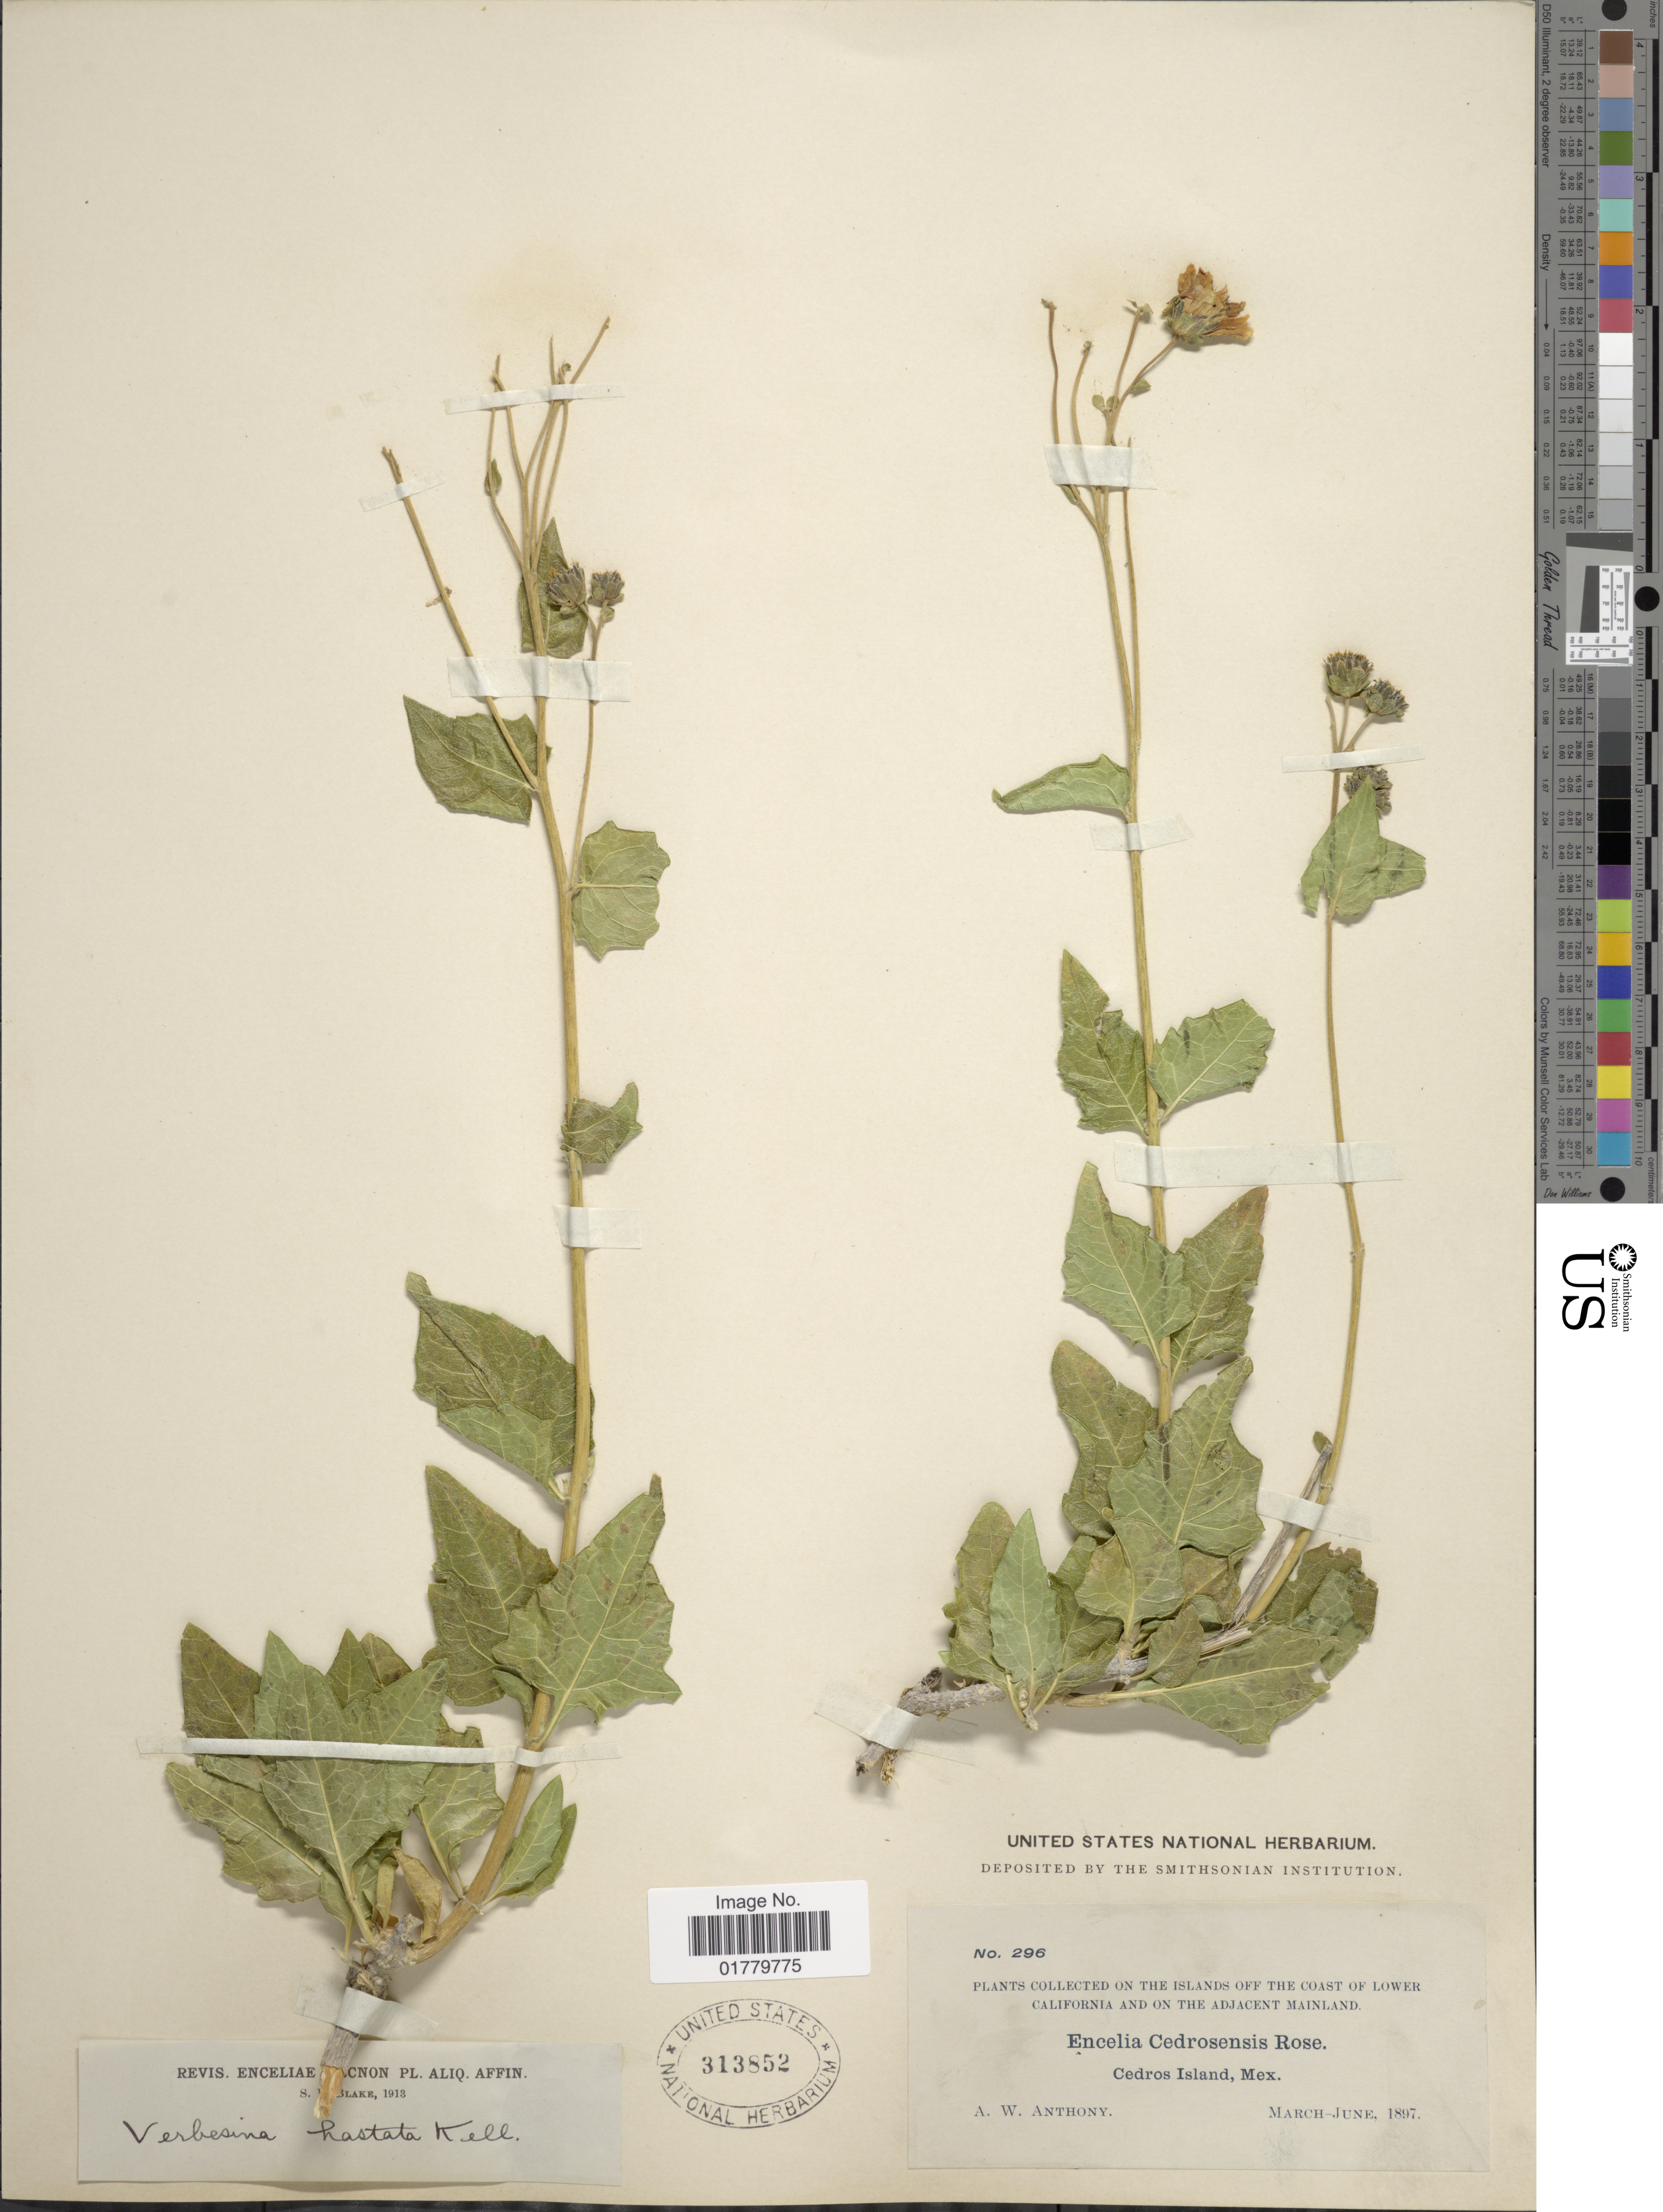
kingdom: Plantae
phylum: Tracheophyta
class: Magnoliopsida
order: Asterales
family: Asteraceae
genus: Verbesina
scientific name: Verbesina hastata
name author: (Kellogg) Kellogg ex Curran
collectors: A. W. Anthony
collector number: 296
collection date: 1897-03/1897-06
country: Mexico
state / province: Baja California Sur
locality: On the Islands off the coast of Lower California and on the adjacent Mainland. Cedros Island, Mex.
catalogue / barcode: US 313852